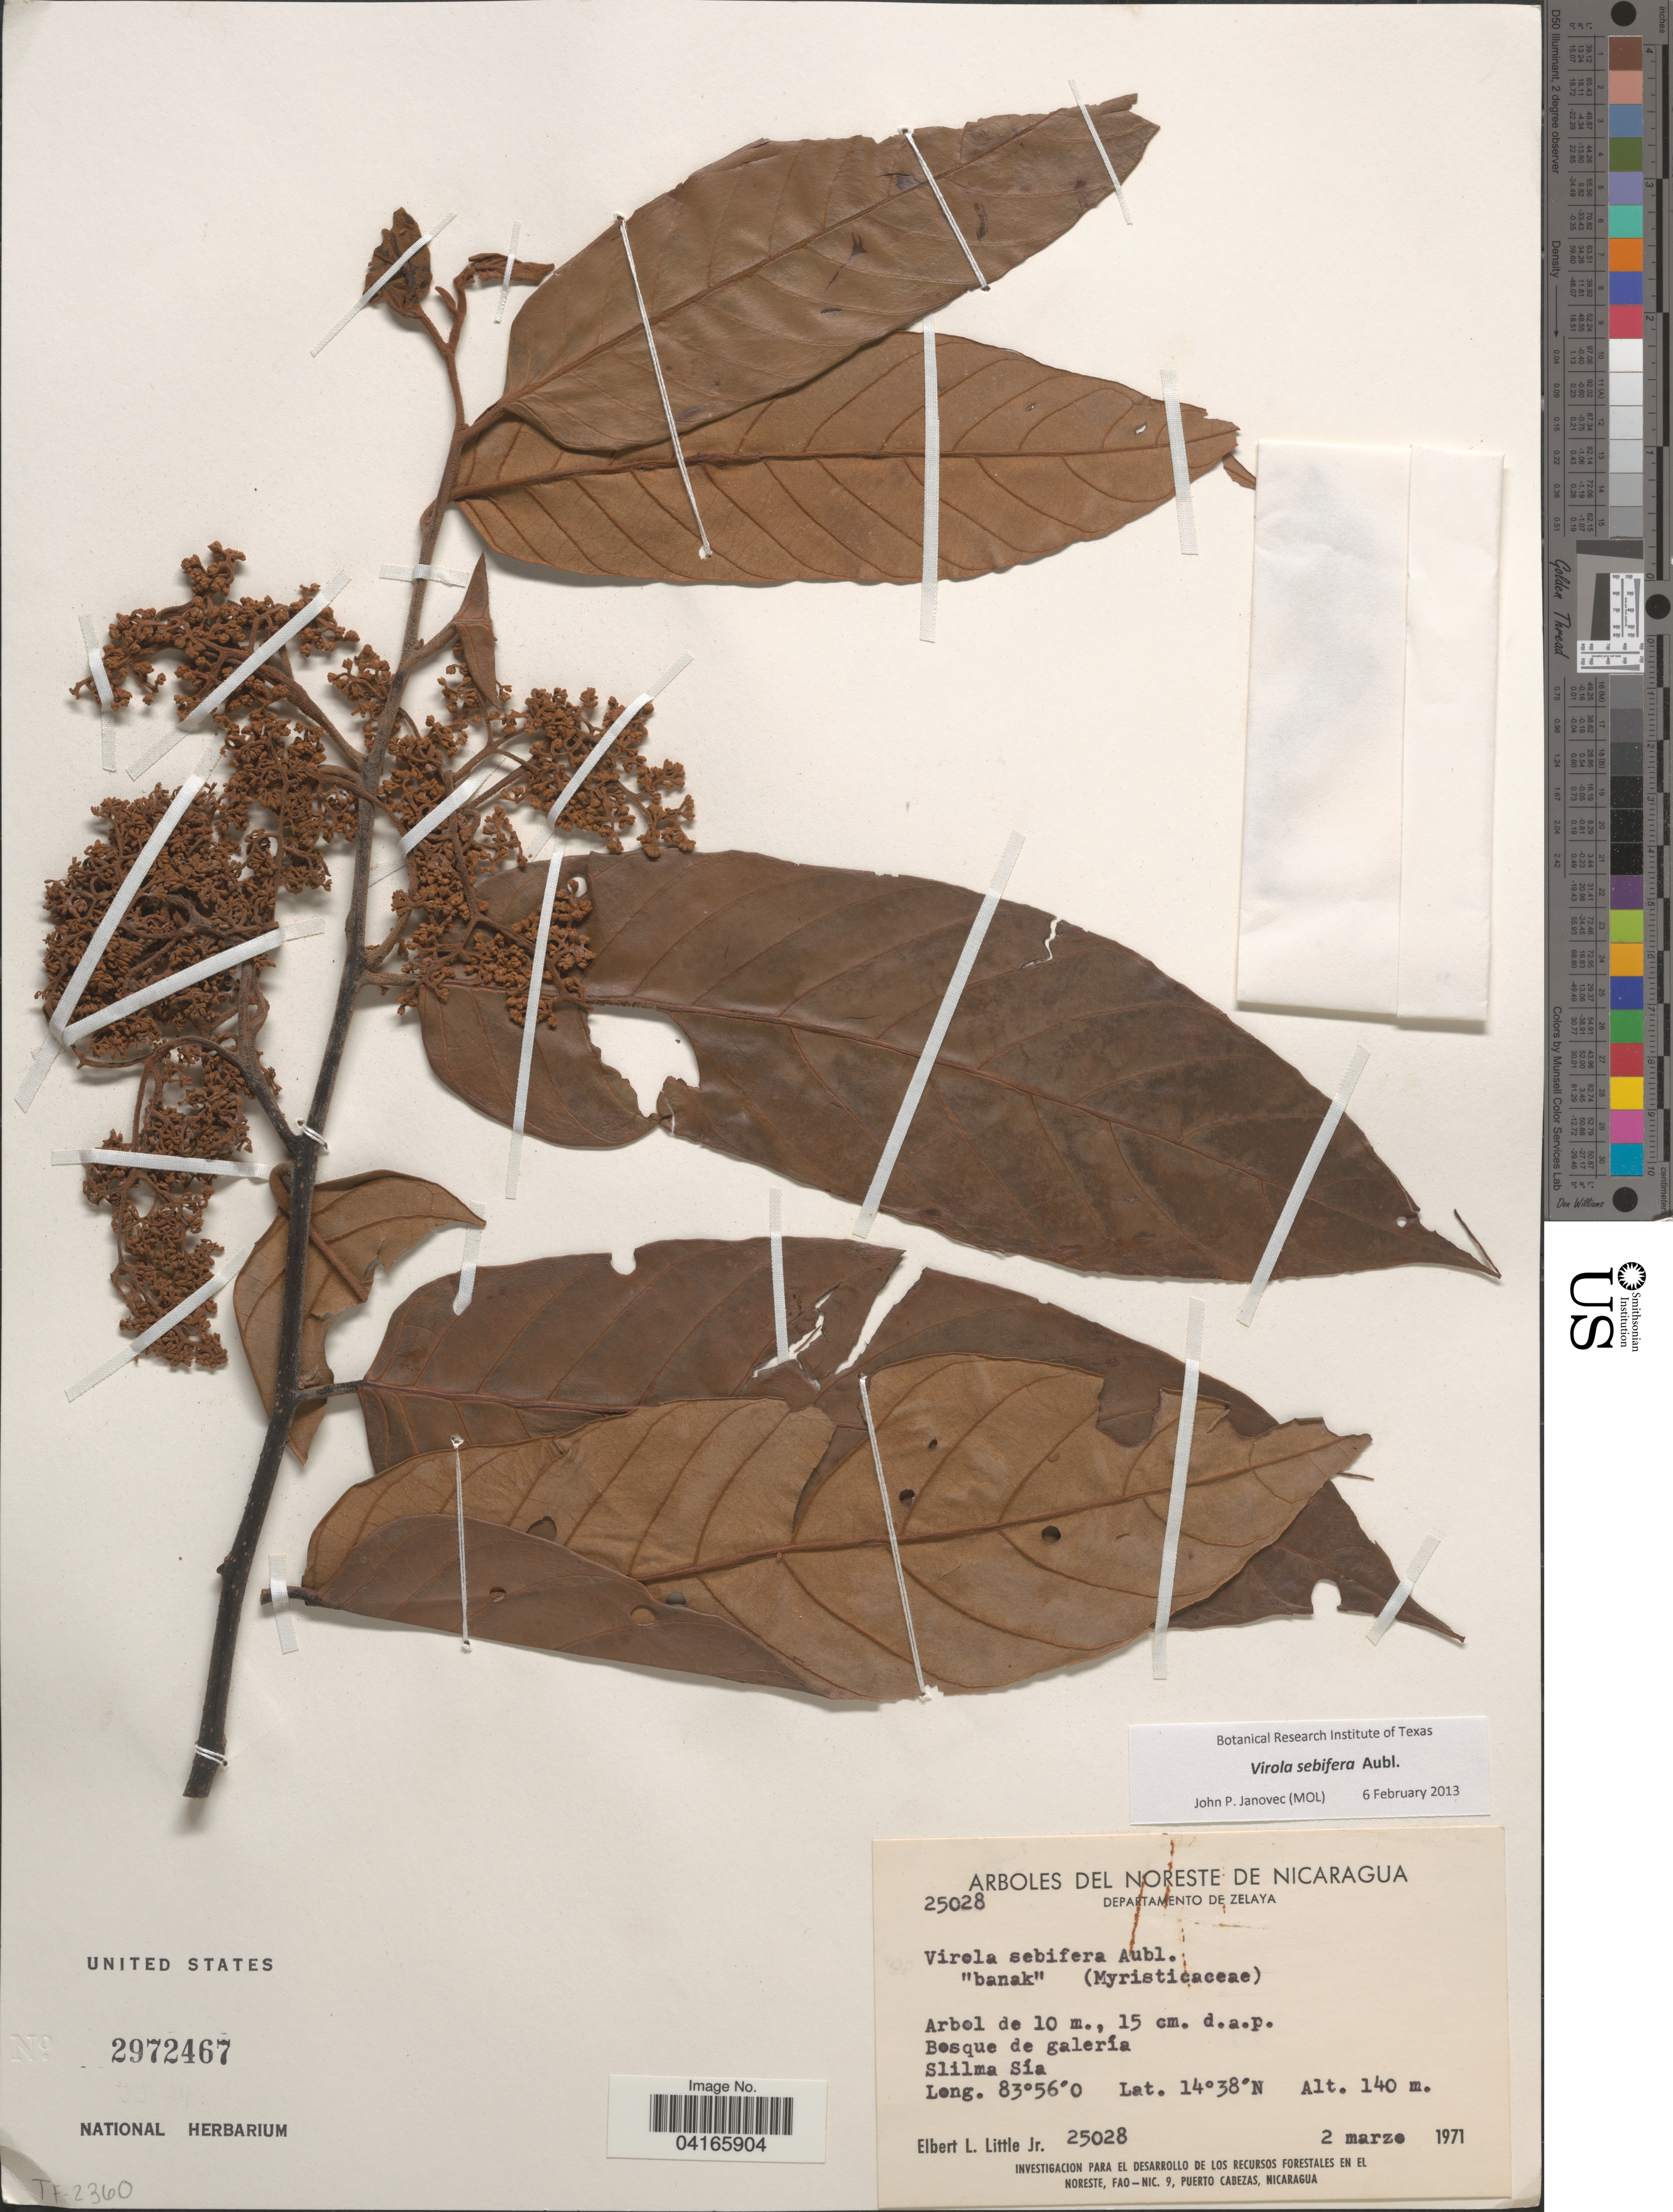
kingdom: Plantae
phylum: Tracheophyta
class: Magnoliopsida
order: Magnoliales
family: Myristicaceae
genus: Virola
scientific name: Virola sebifera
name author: Aubl.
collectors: E. L. Little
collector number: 25028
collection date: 1971-03-02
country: Nicaragua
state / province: Atlántico Norte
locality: Noreste de Nicaragua. Departamento de Zelaya. Slilma Sía.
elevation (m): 140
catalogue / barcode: US 2972467